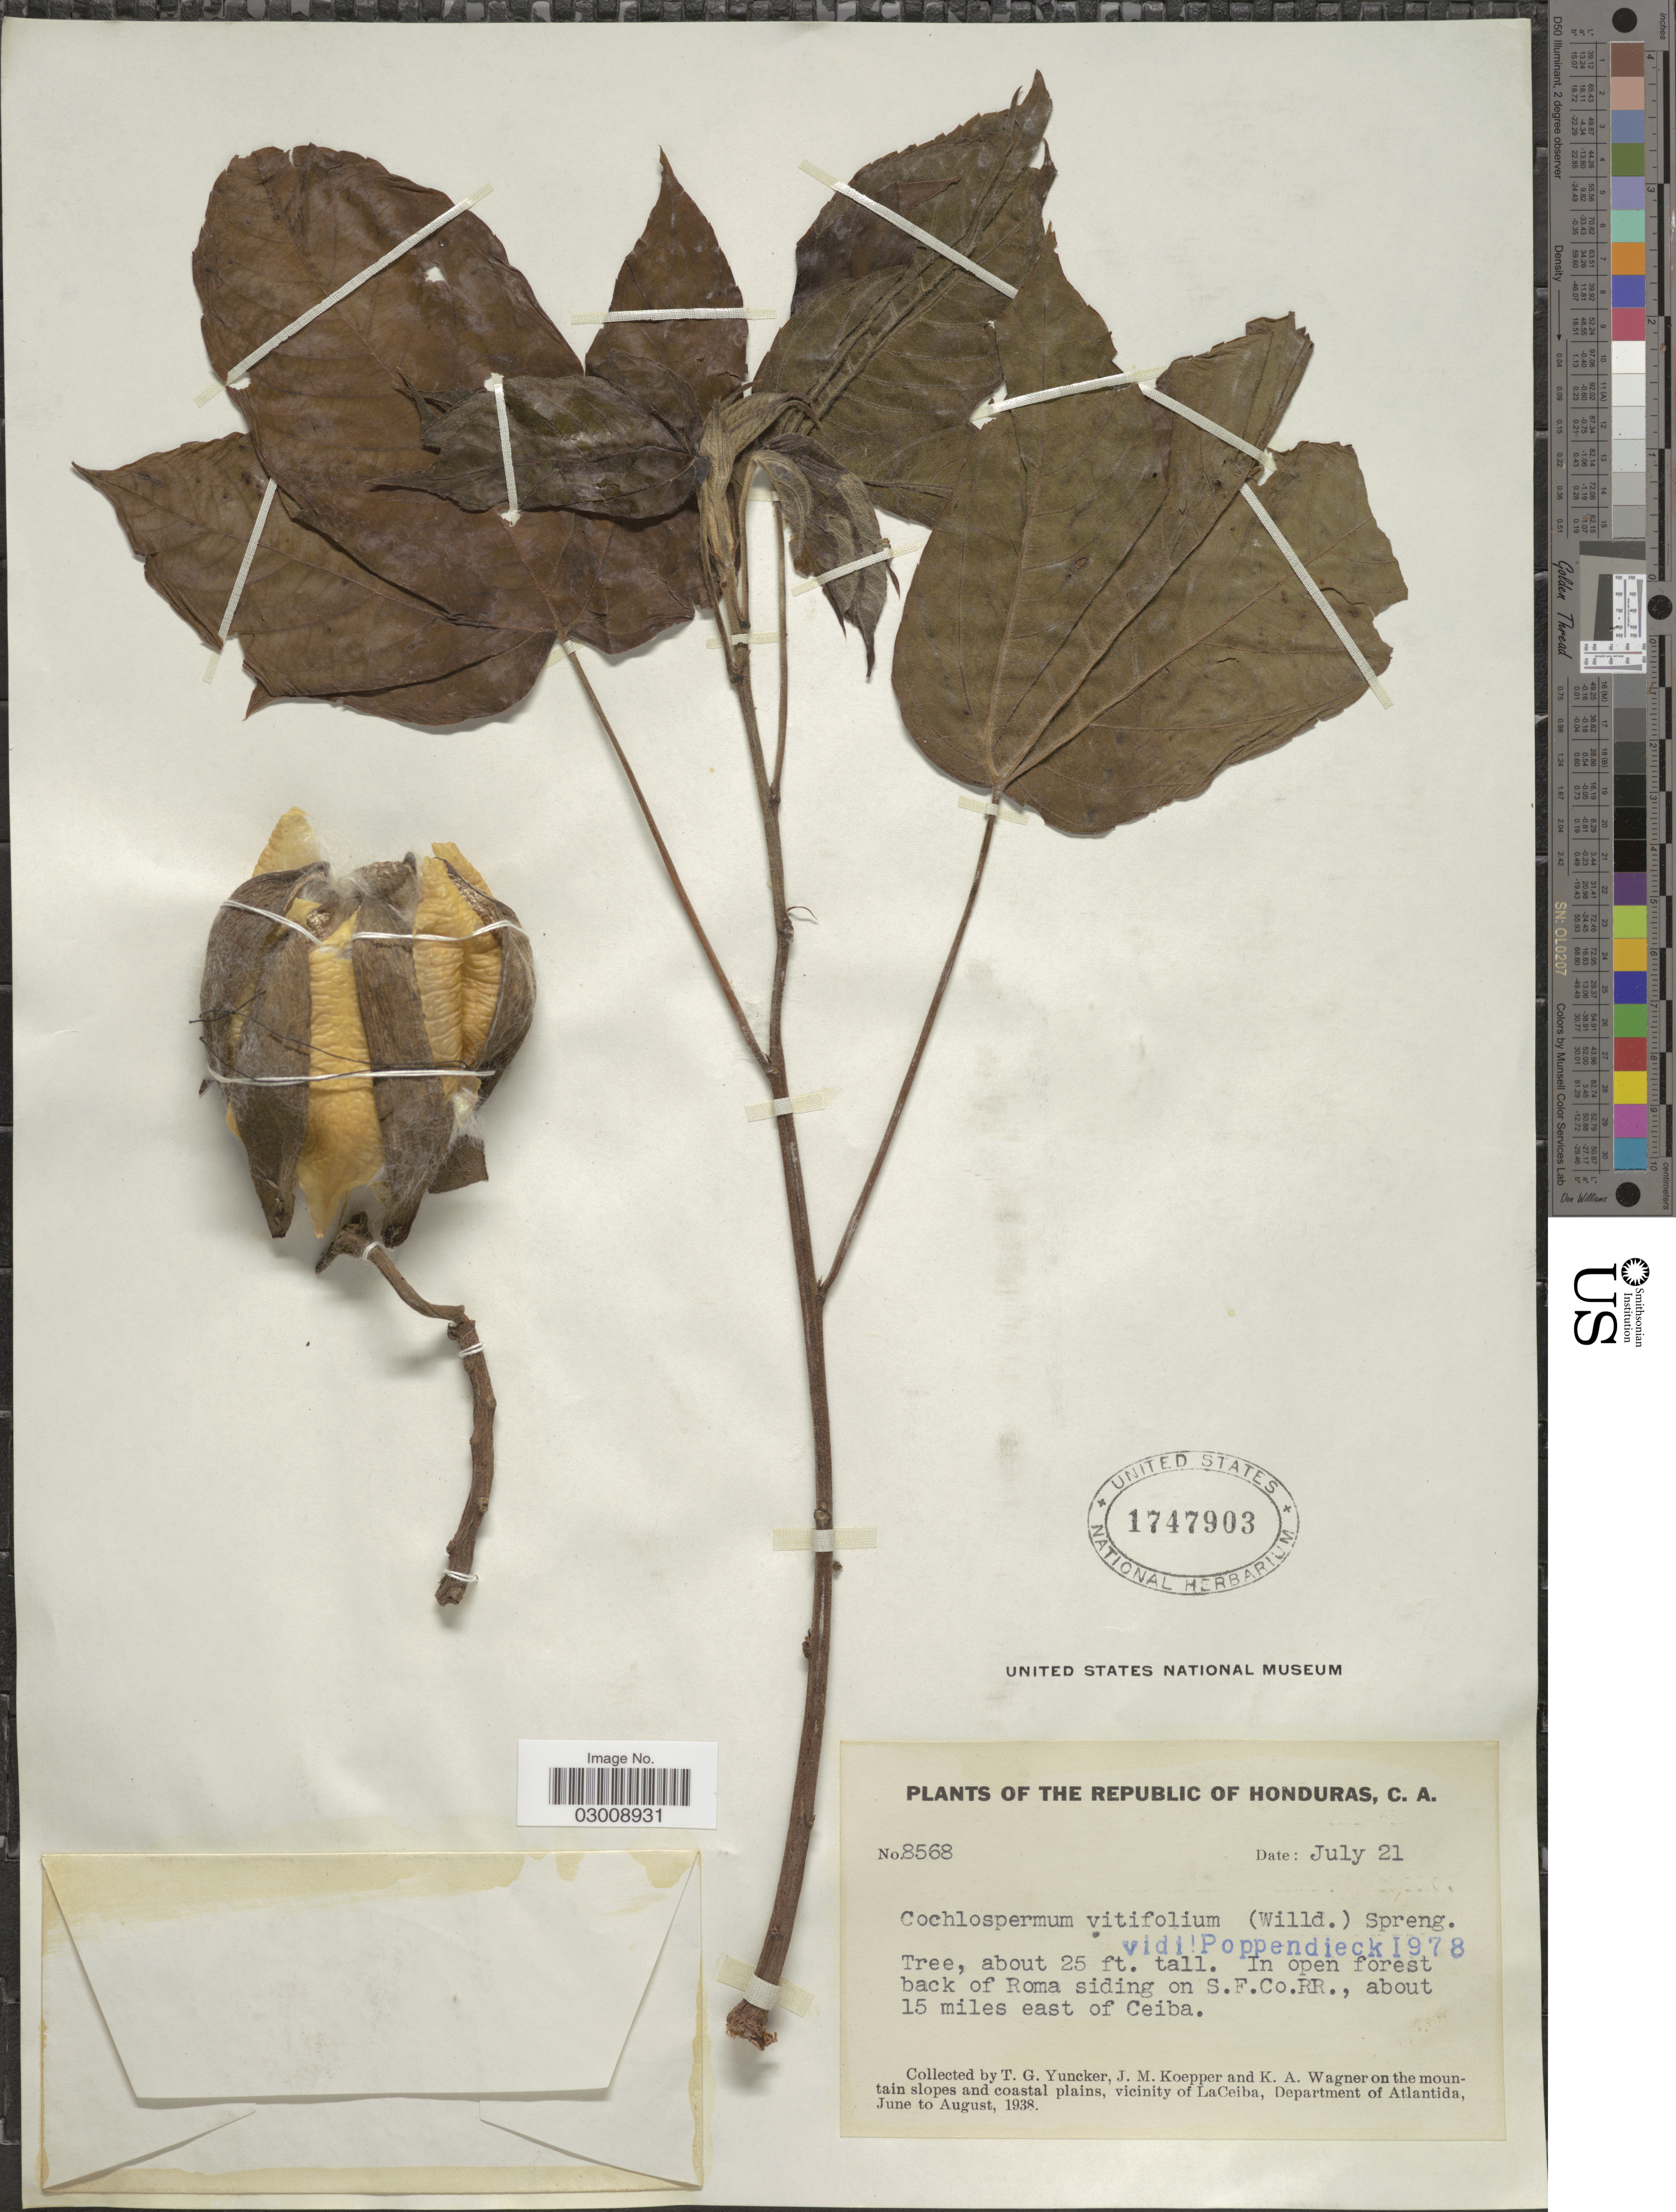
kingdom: Plantae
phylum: Tracheophyta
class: Magnoliopsida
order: Malvales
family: Cochlospermaceae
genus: Cochlospermum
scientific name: Cochlospermum vitifolium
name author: (Willd.) Spreng.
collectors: T. G. Yuncker, J. M. Koepper & K. A. Wagner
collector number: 8568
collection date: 1938-07-21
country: Honduras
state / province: Atlántida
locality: The Republic of Honduras, C. A. In open forest back of Roma siding on S. F. Co. RR., about 15 miles east of Ceiba. On the mountain slopes and coastal plains, vicinity of LaCeiba, Department of Atlantida.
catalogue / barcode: US 1747903